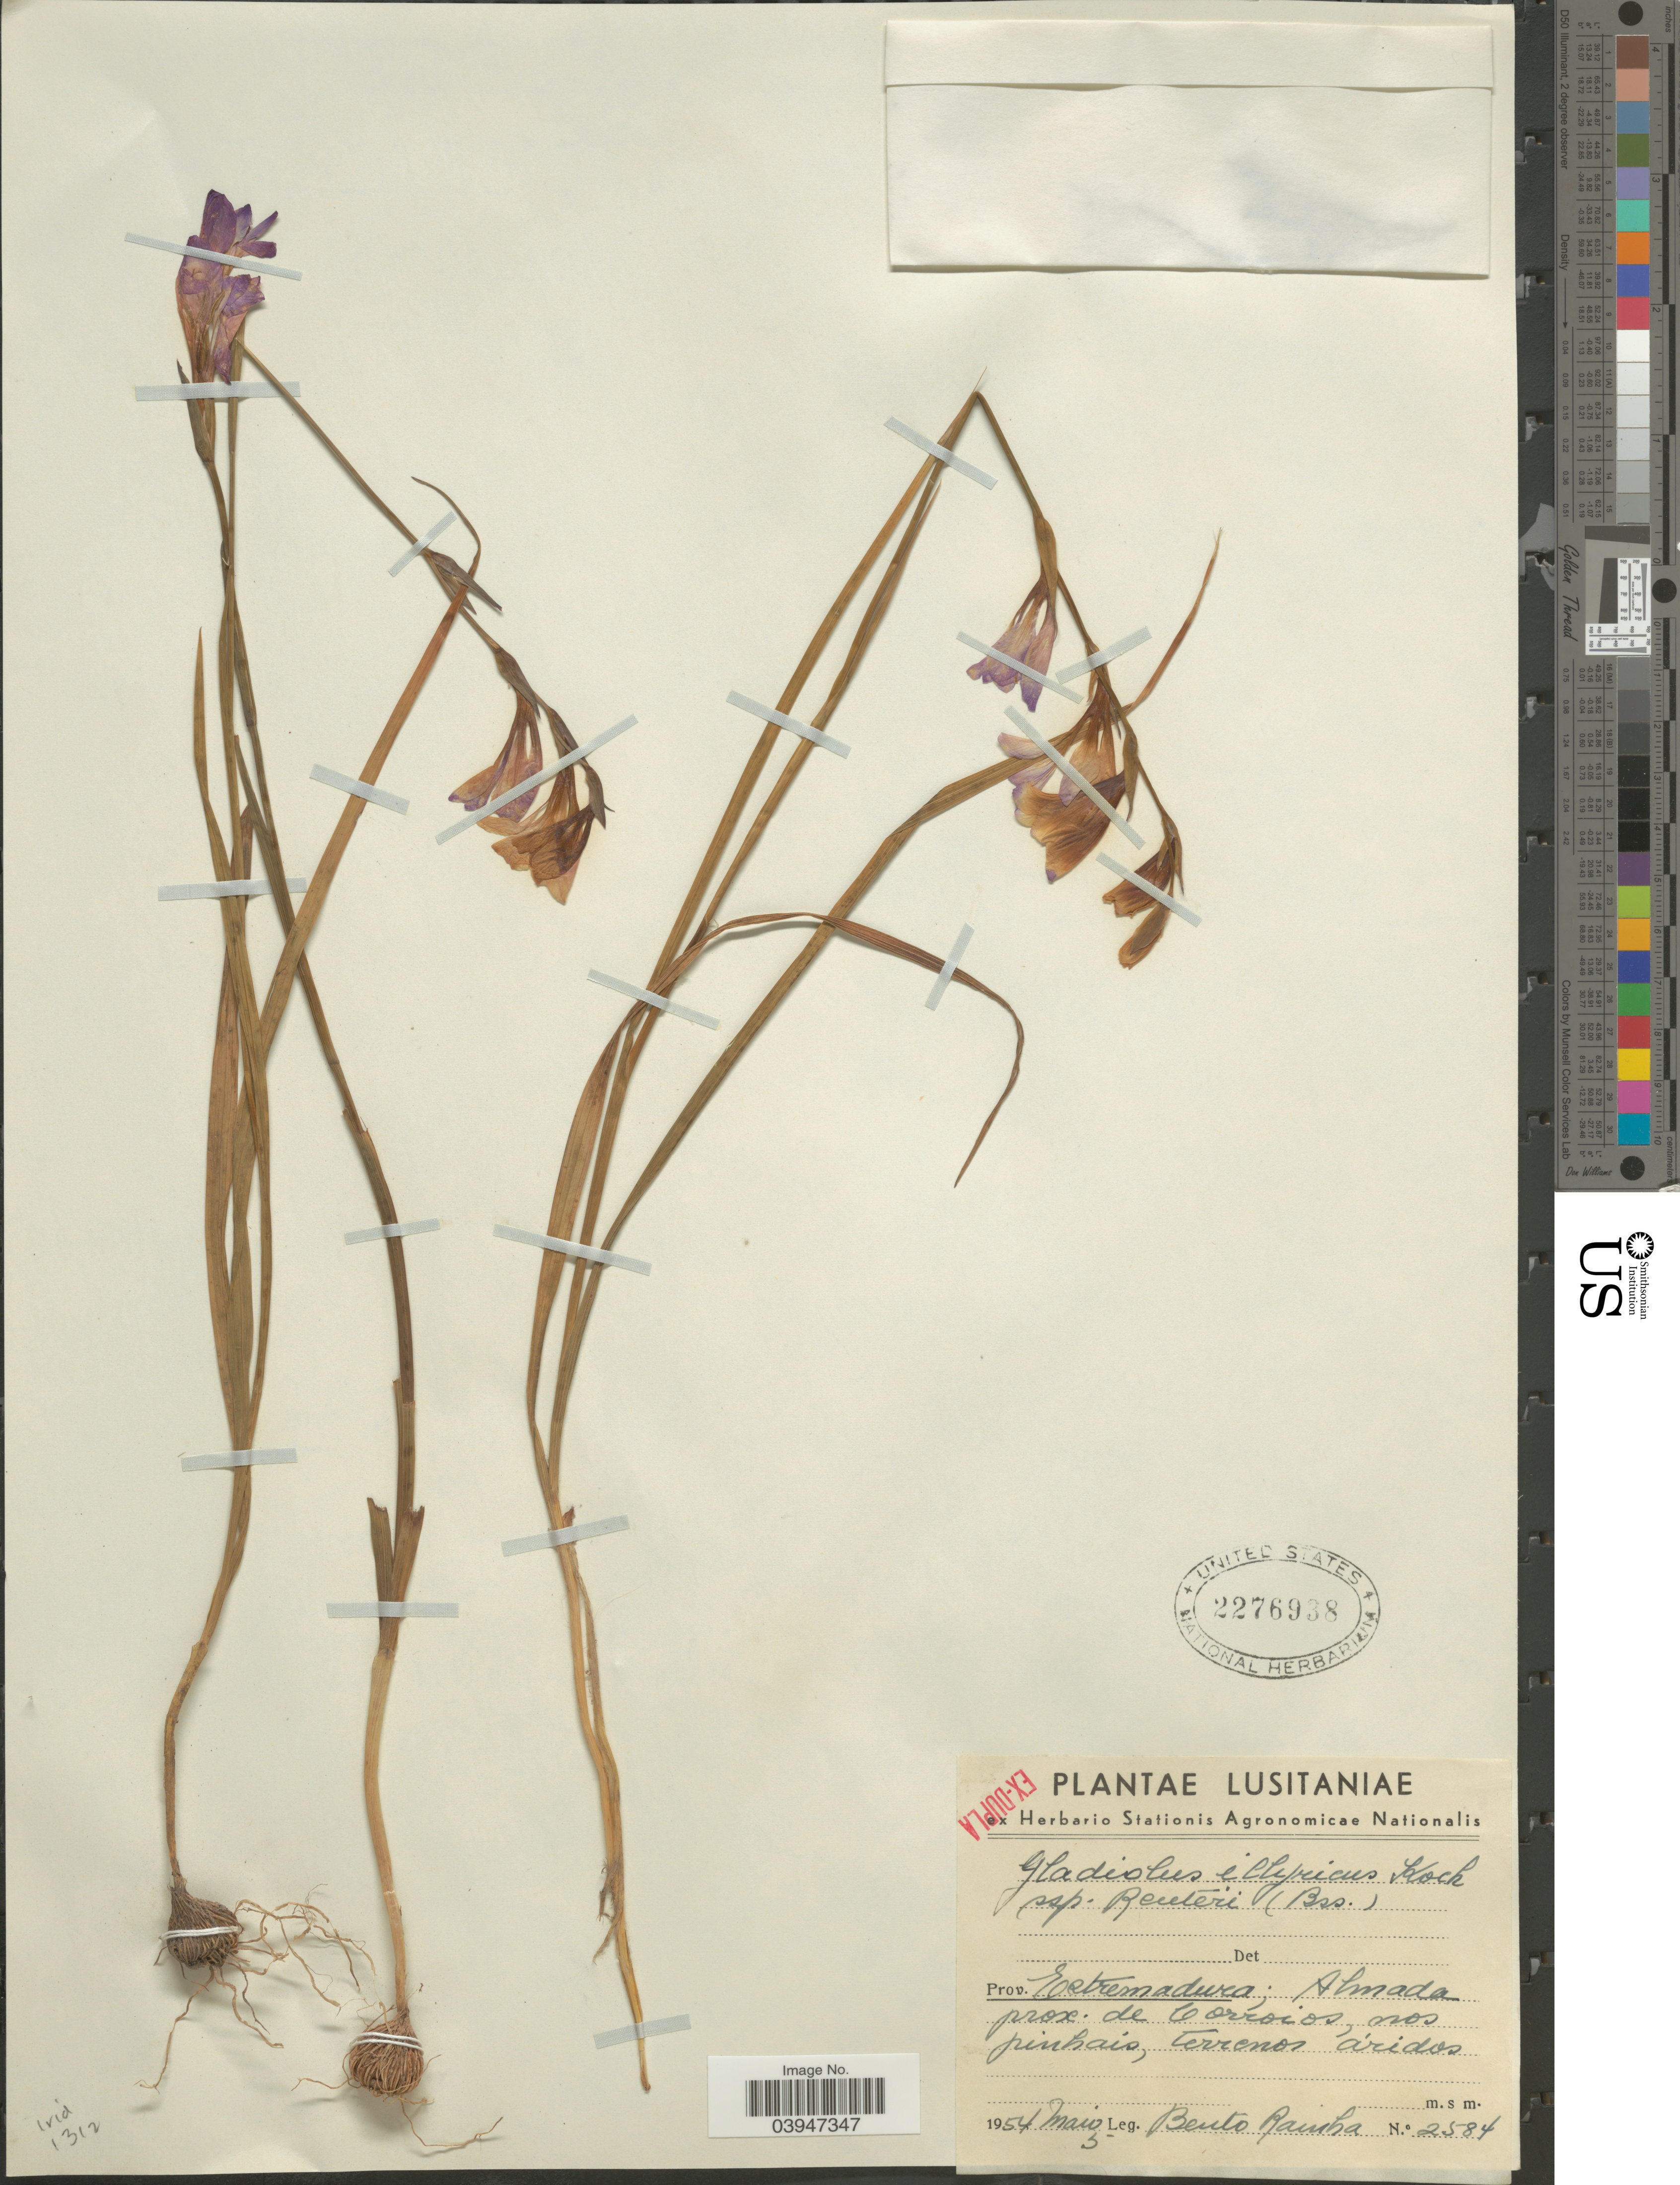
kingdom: Plantae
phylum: Tracheophyta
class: Liliopsida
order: Asparagales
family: Iridaceae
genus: Gladiolus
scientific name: Gladiolus illyricus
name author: W.D.J. Koch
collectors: B. Rainha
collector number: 2584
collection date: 1954-05-05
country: Portugal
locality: Almada prox. de Corroios, nos pinhais, Terrenos aridos.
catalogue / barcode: US 2276938